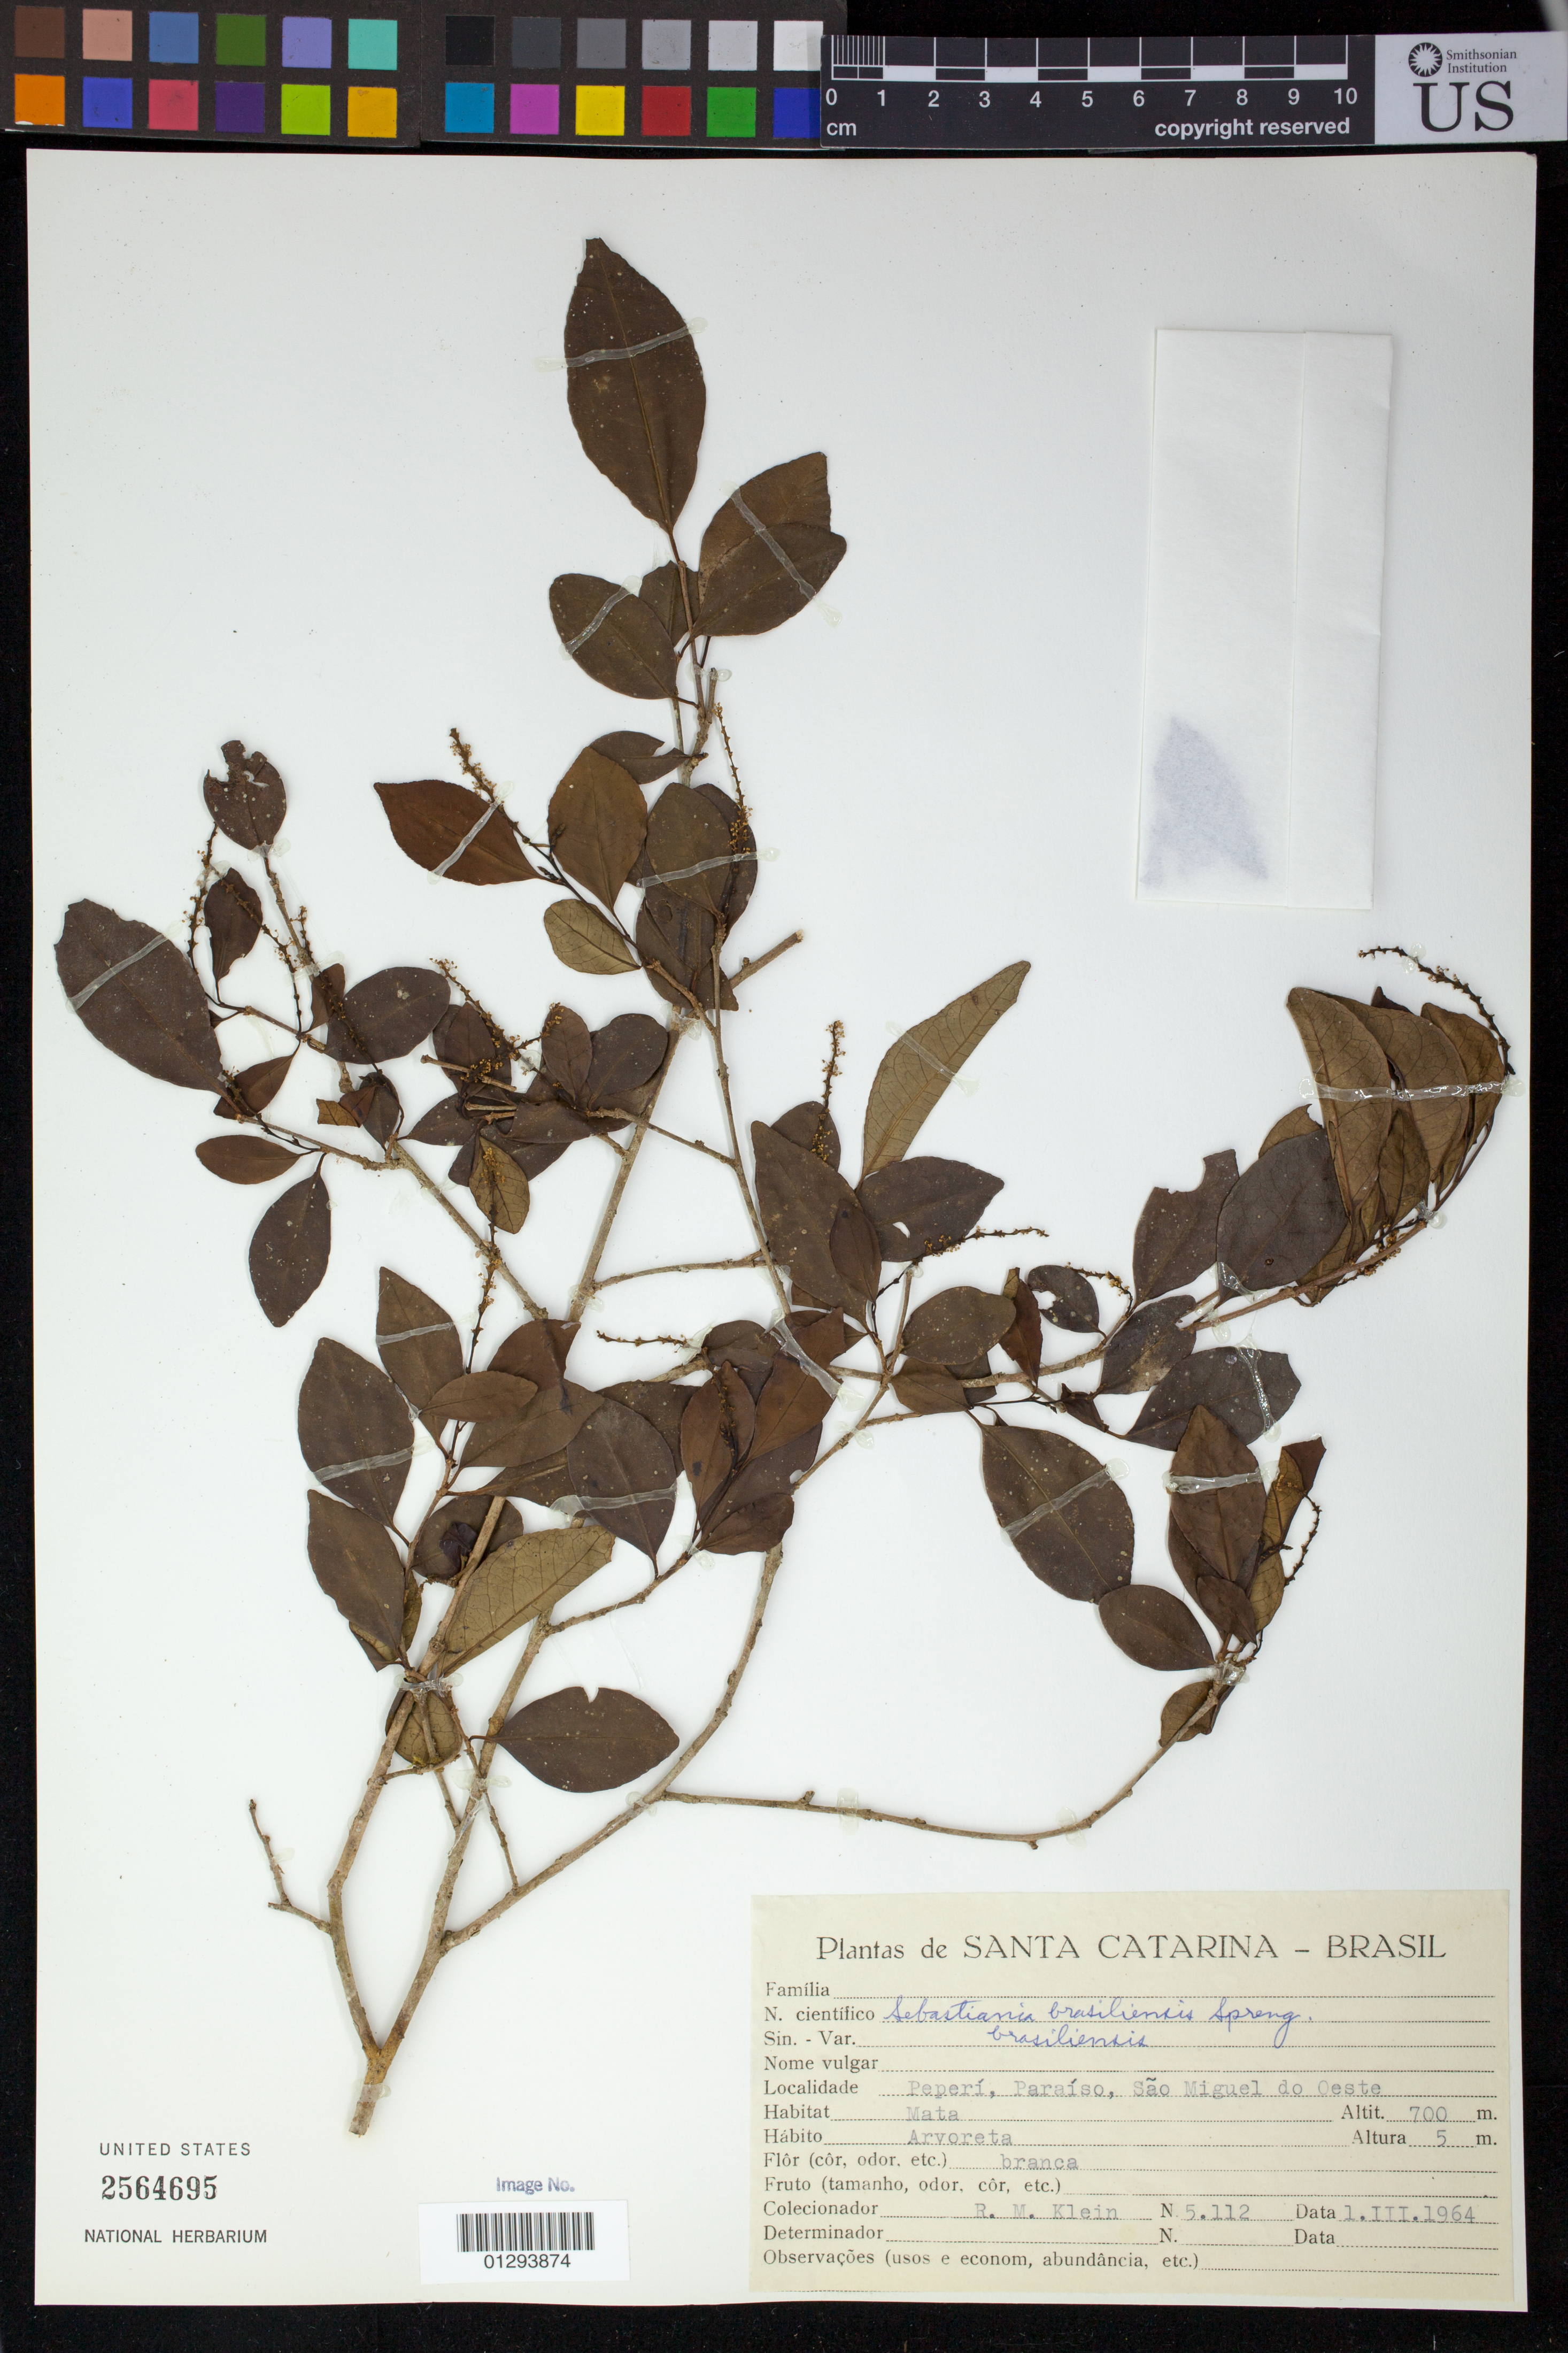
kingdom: Plantae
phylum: Tracheophyta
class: Magnoliopsida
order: Malpighiales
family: Euphorbiaceae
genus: Sebastiania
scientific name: Sebastiania brasiliensis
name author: Spreng.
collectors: R. M. Klein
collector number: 5112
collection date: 1964-03-01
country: Brazil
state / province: Santa Catarina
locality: Peperi, Paraiso, Sao Miguel do Oeste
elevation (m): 700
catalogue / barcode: US 2564695